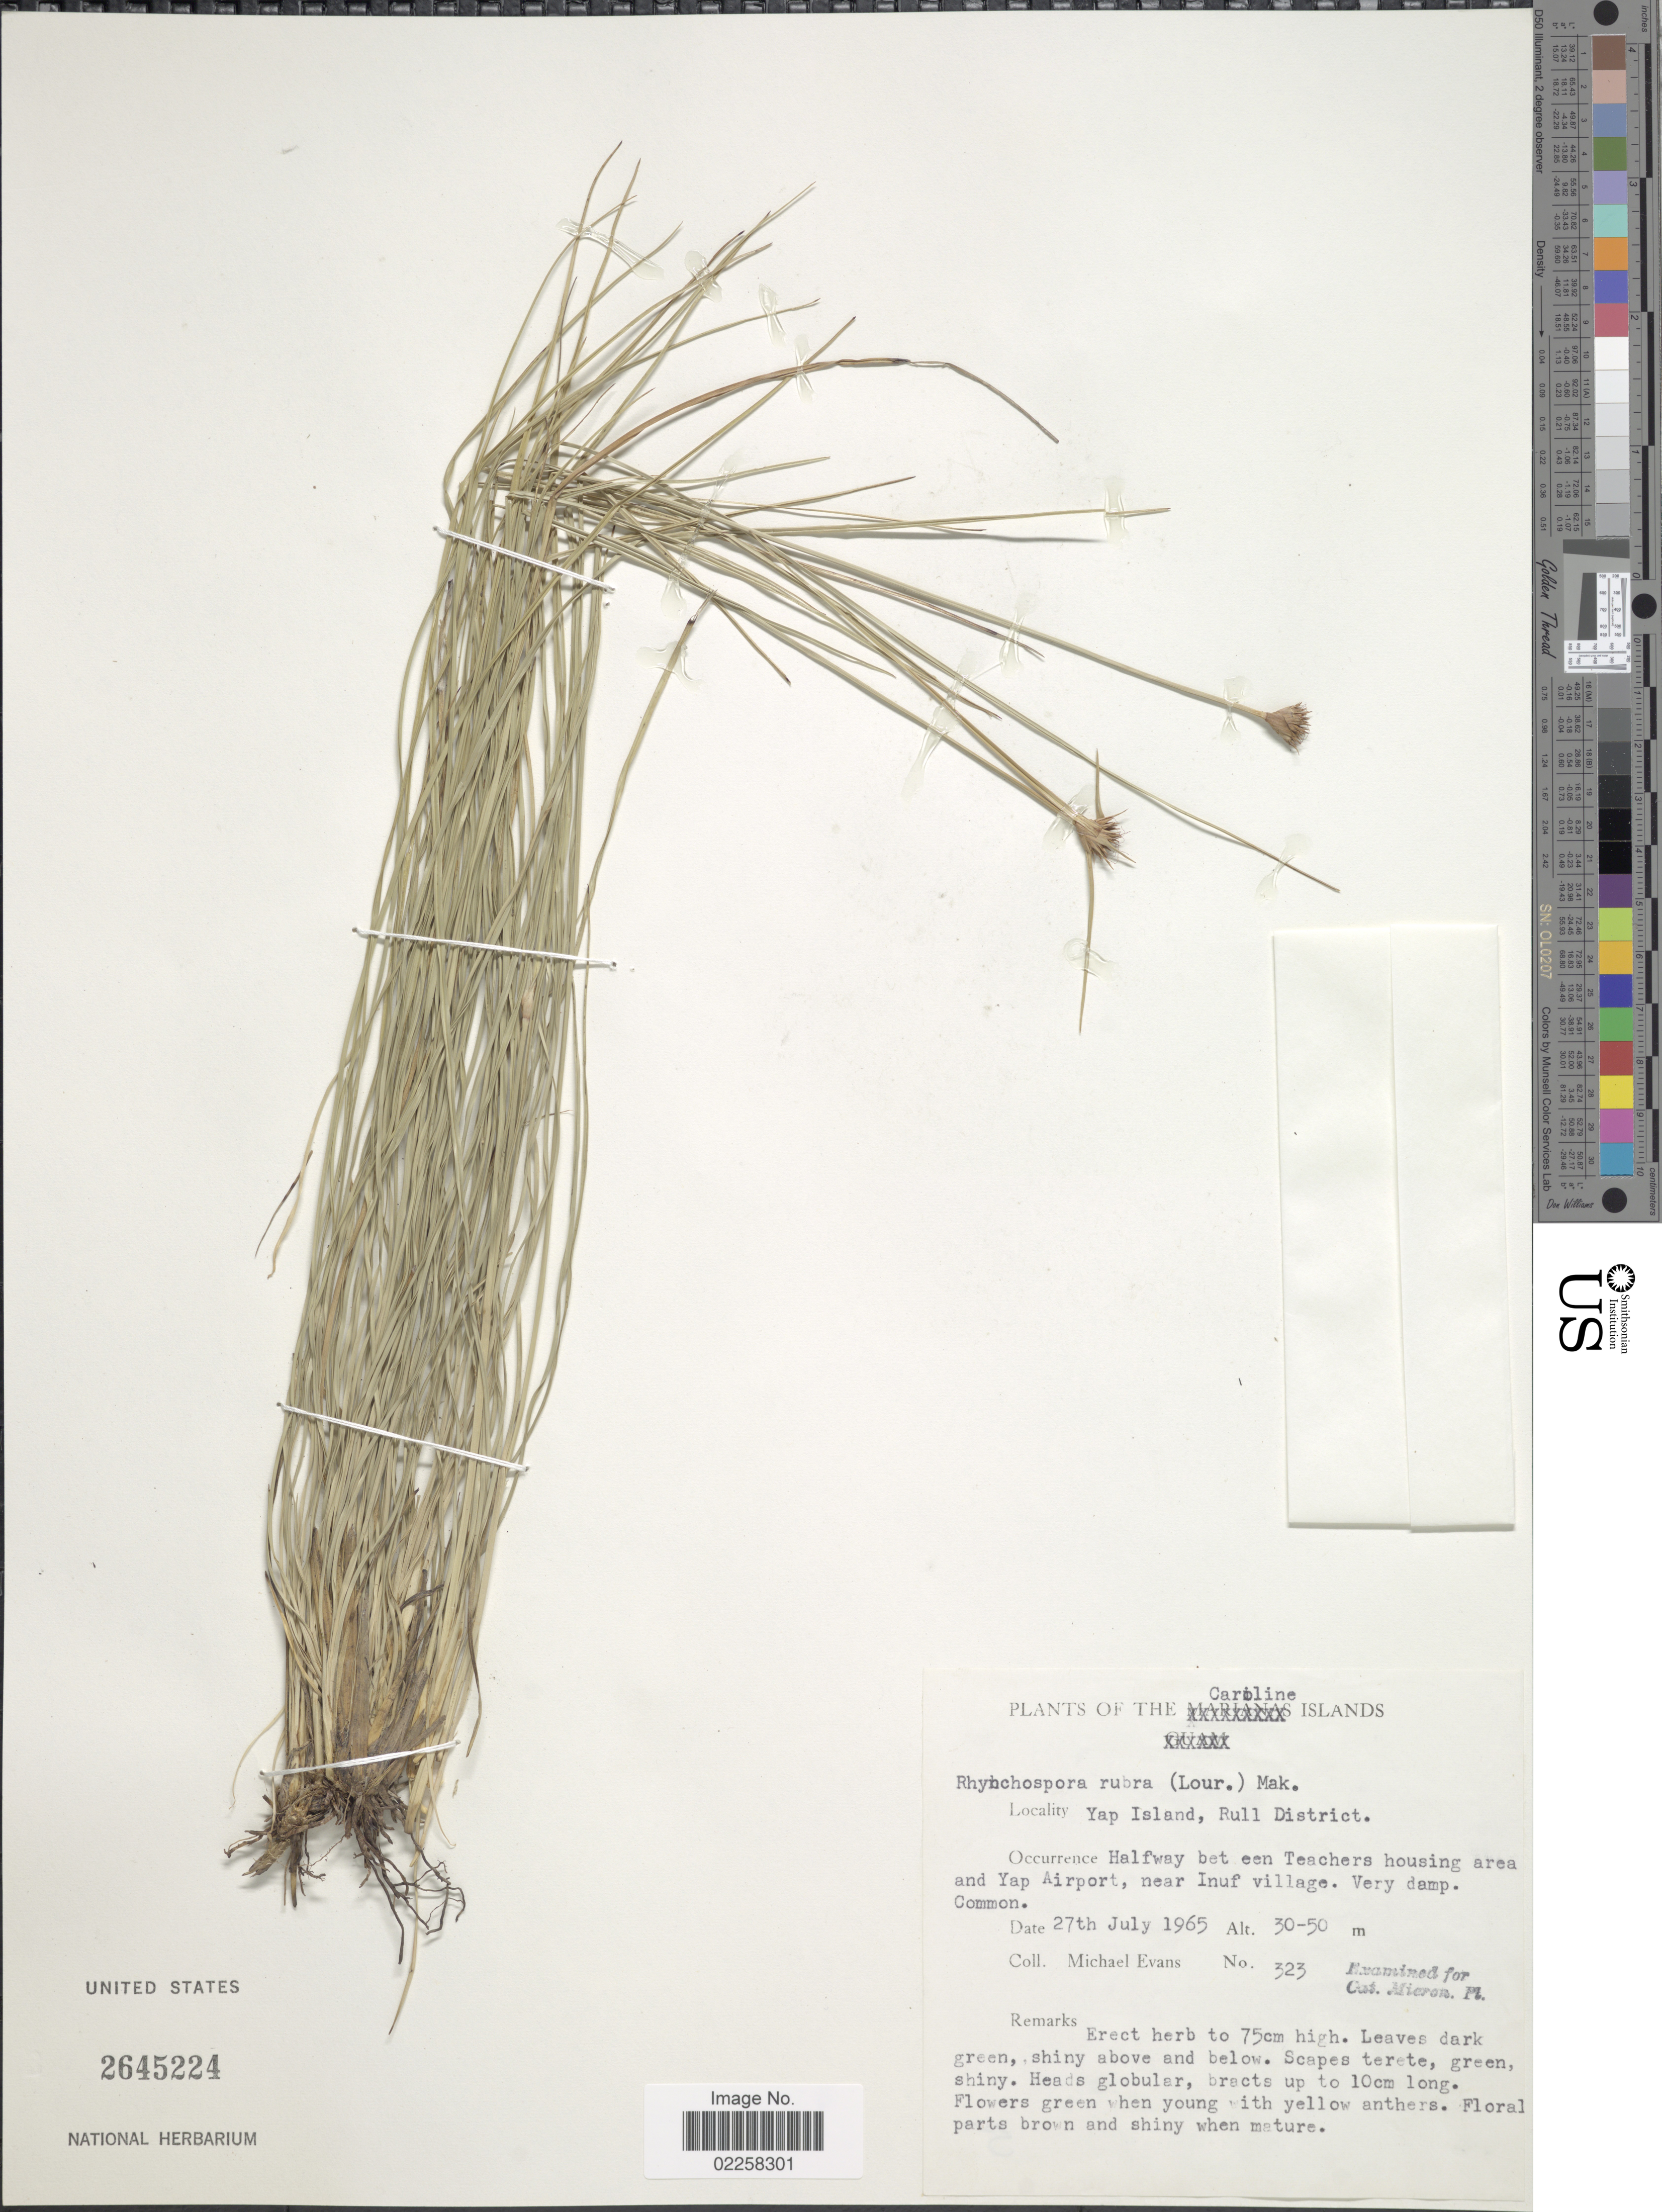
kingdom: Plantae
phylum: Tracheophyta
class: Liliopsida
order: Poales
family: Cyperaceae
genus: Rhynchospora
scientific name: Rhynchospora rubra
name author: (Lour.) Makino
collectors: M. Evans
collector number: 323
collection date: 1965-07-27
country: Micronesia, Federated States of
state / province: Yap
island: Yap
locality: The Caroline Islands, Yap Island, Rull District, Halfway bet een Teachers housing area and Yap Airport, near Inuf village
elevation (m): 30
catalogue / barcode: US 2645224